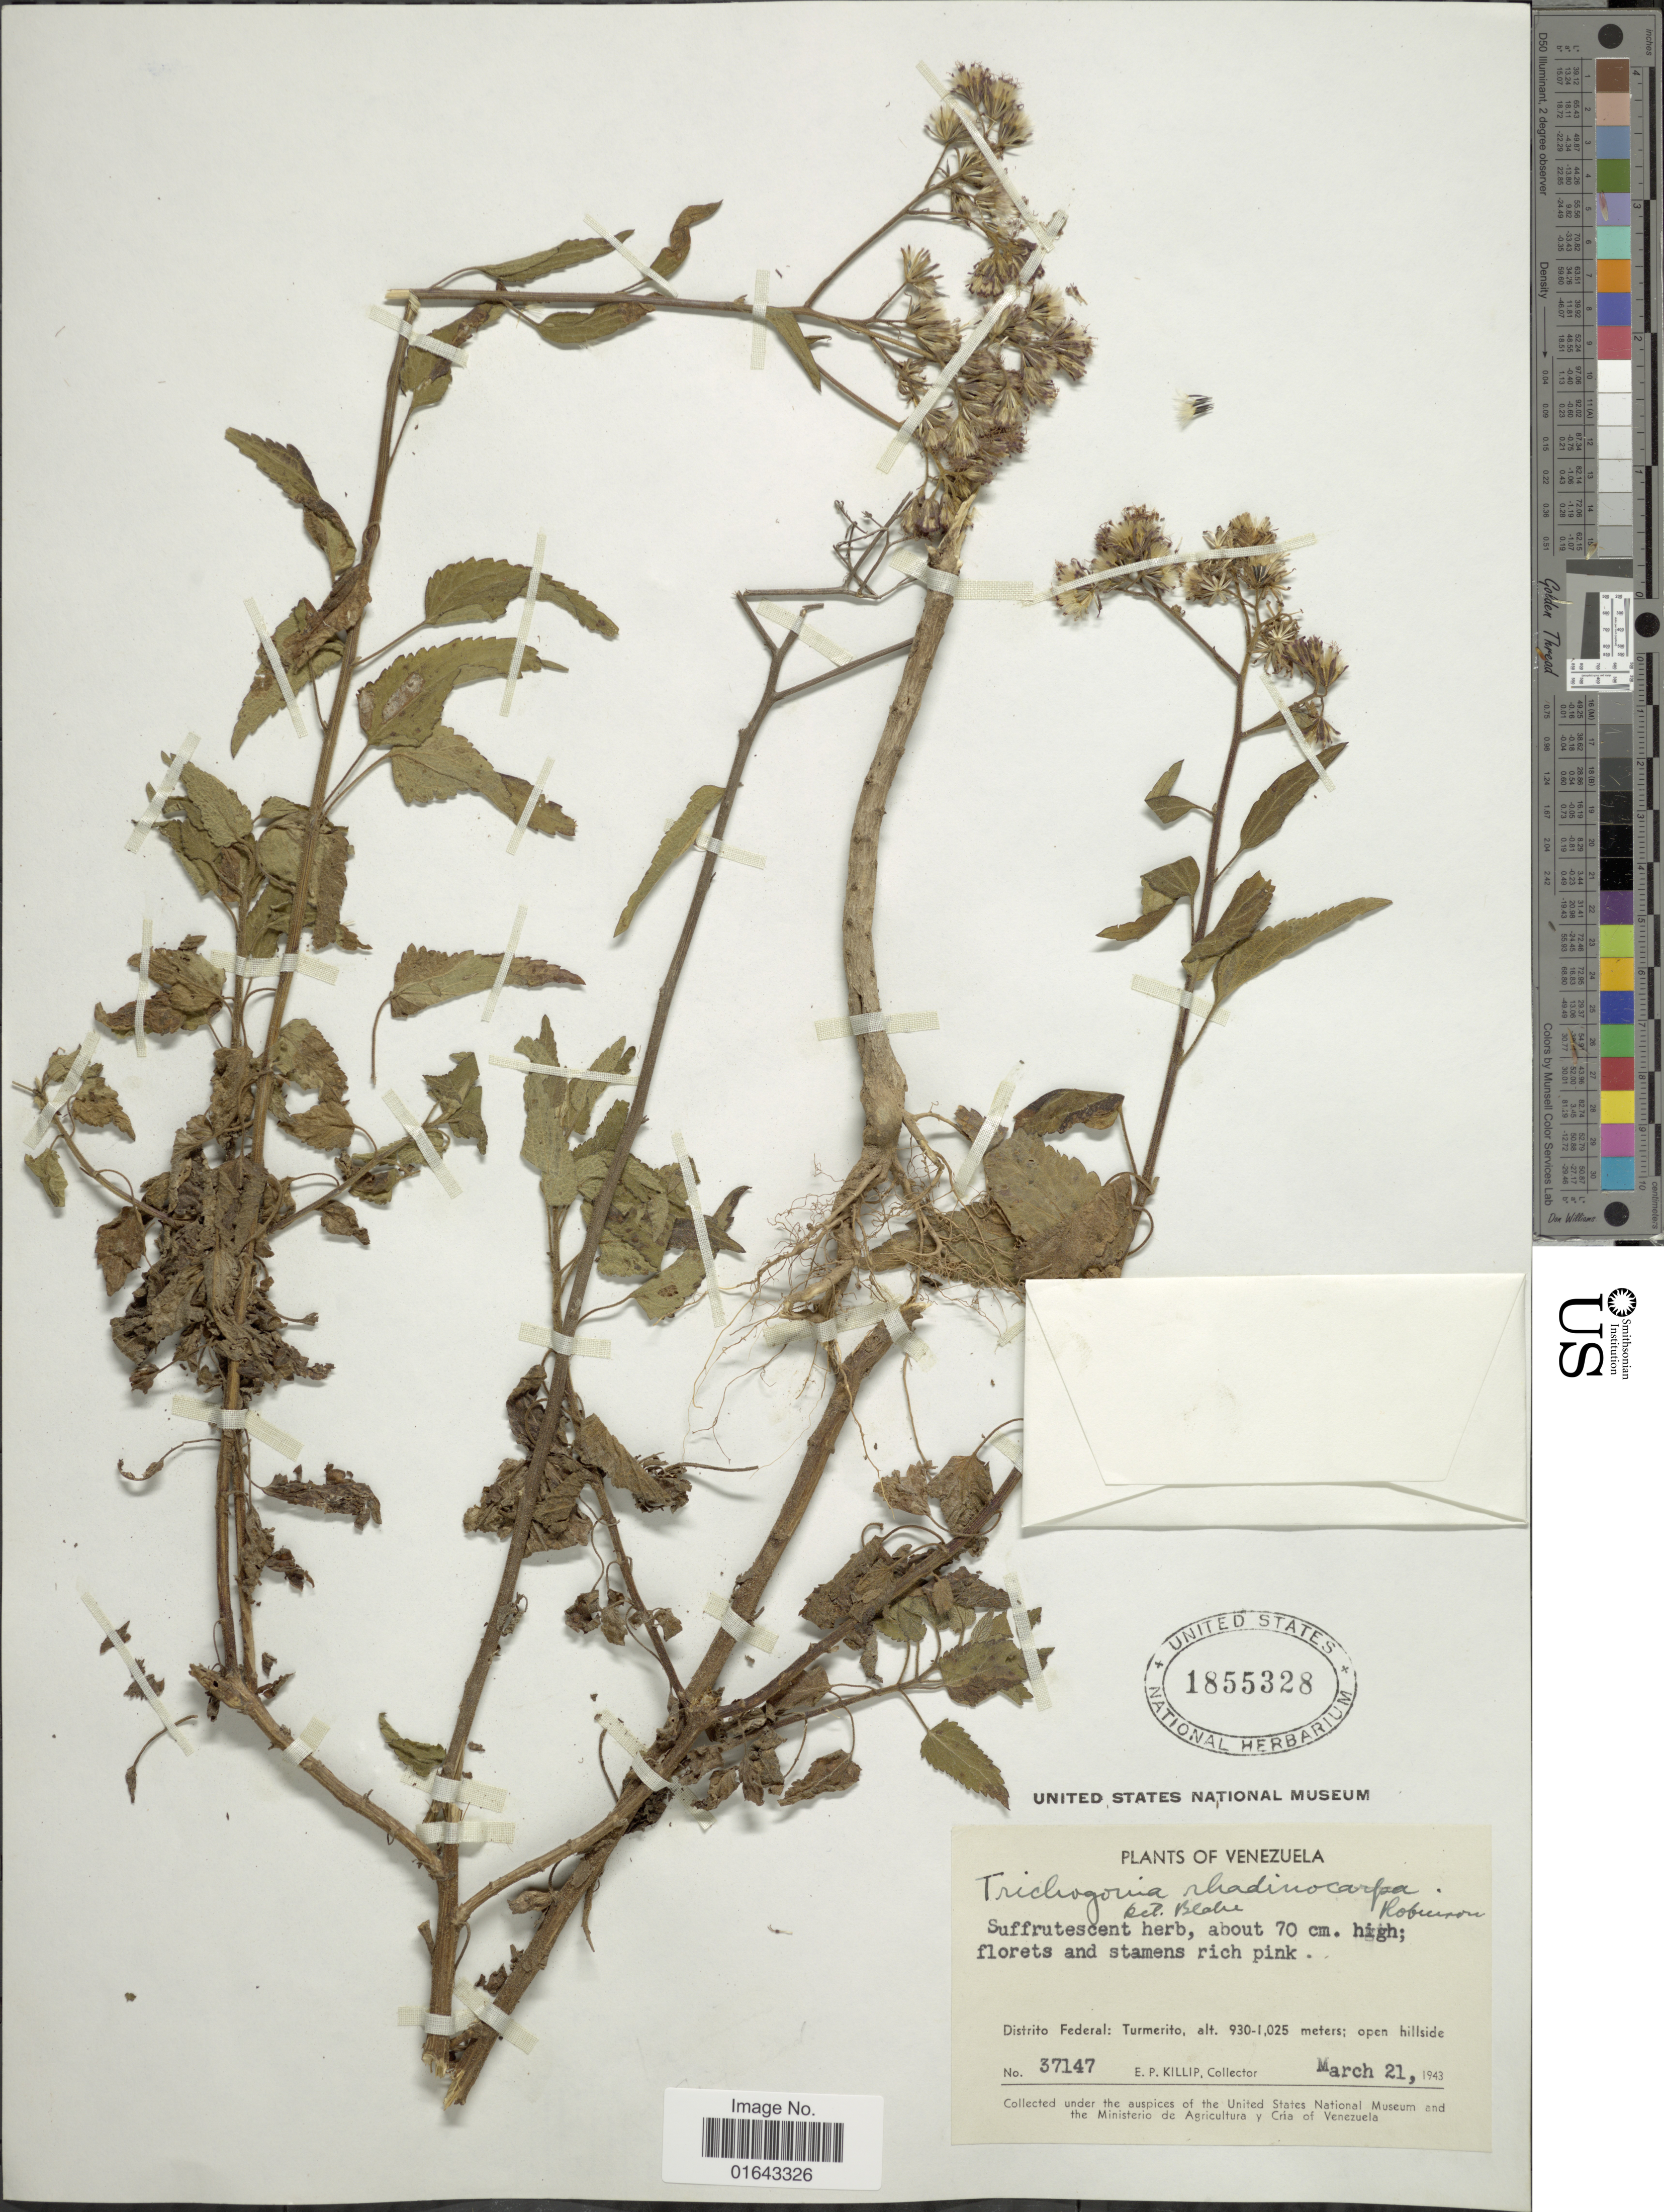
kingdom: Plantae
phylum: Tracheophyta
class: Magnoliopsida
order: Asterales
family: Asteraceae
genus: Trichogonia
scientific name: Trichogonia rhadinocarpa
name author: B.L. Rob.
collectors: E. P. Killip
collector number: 37147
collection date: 1943-03-21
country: Venezuela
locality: Distrito Federal: Turmerito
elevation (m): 930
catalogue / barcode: US 1855328